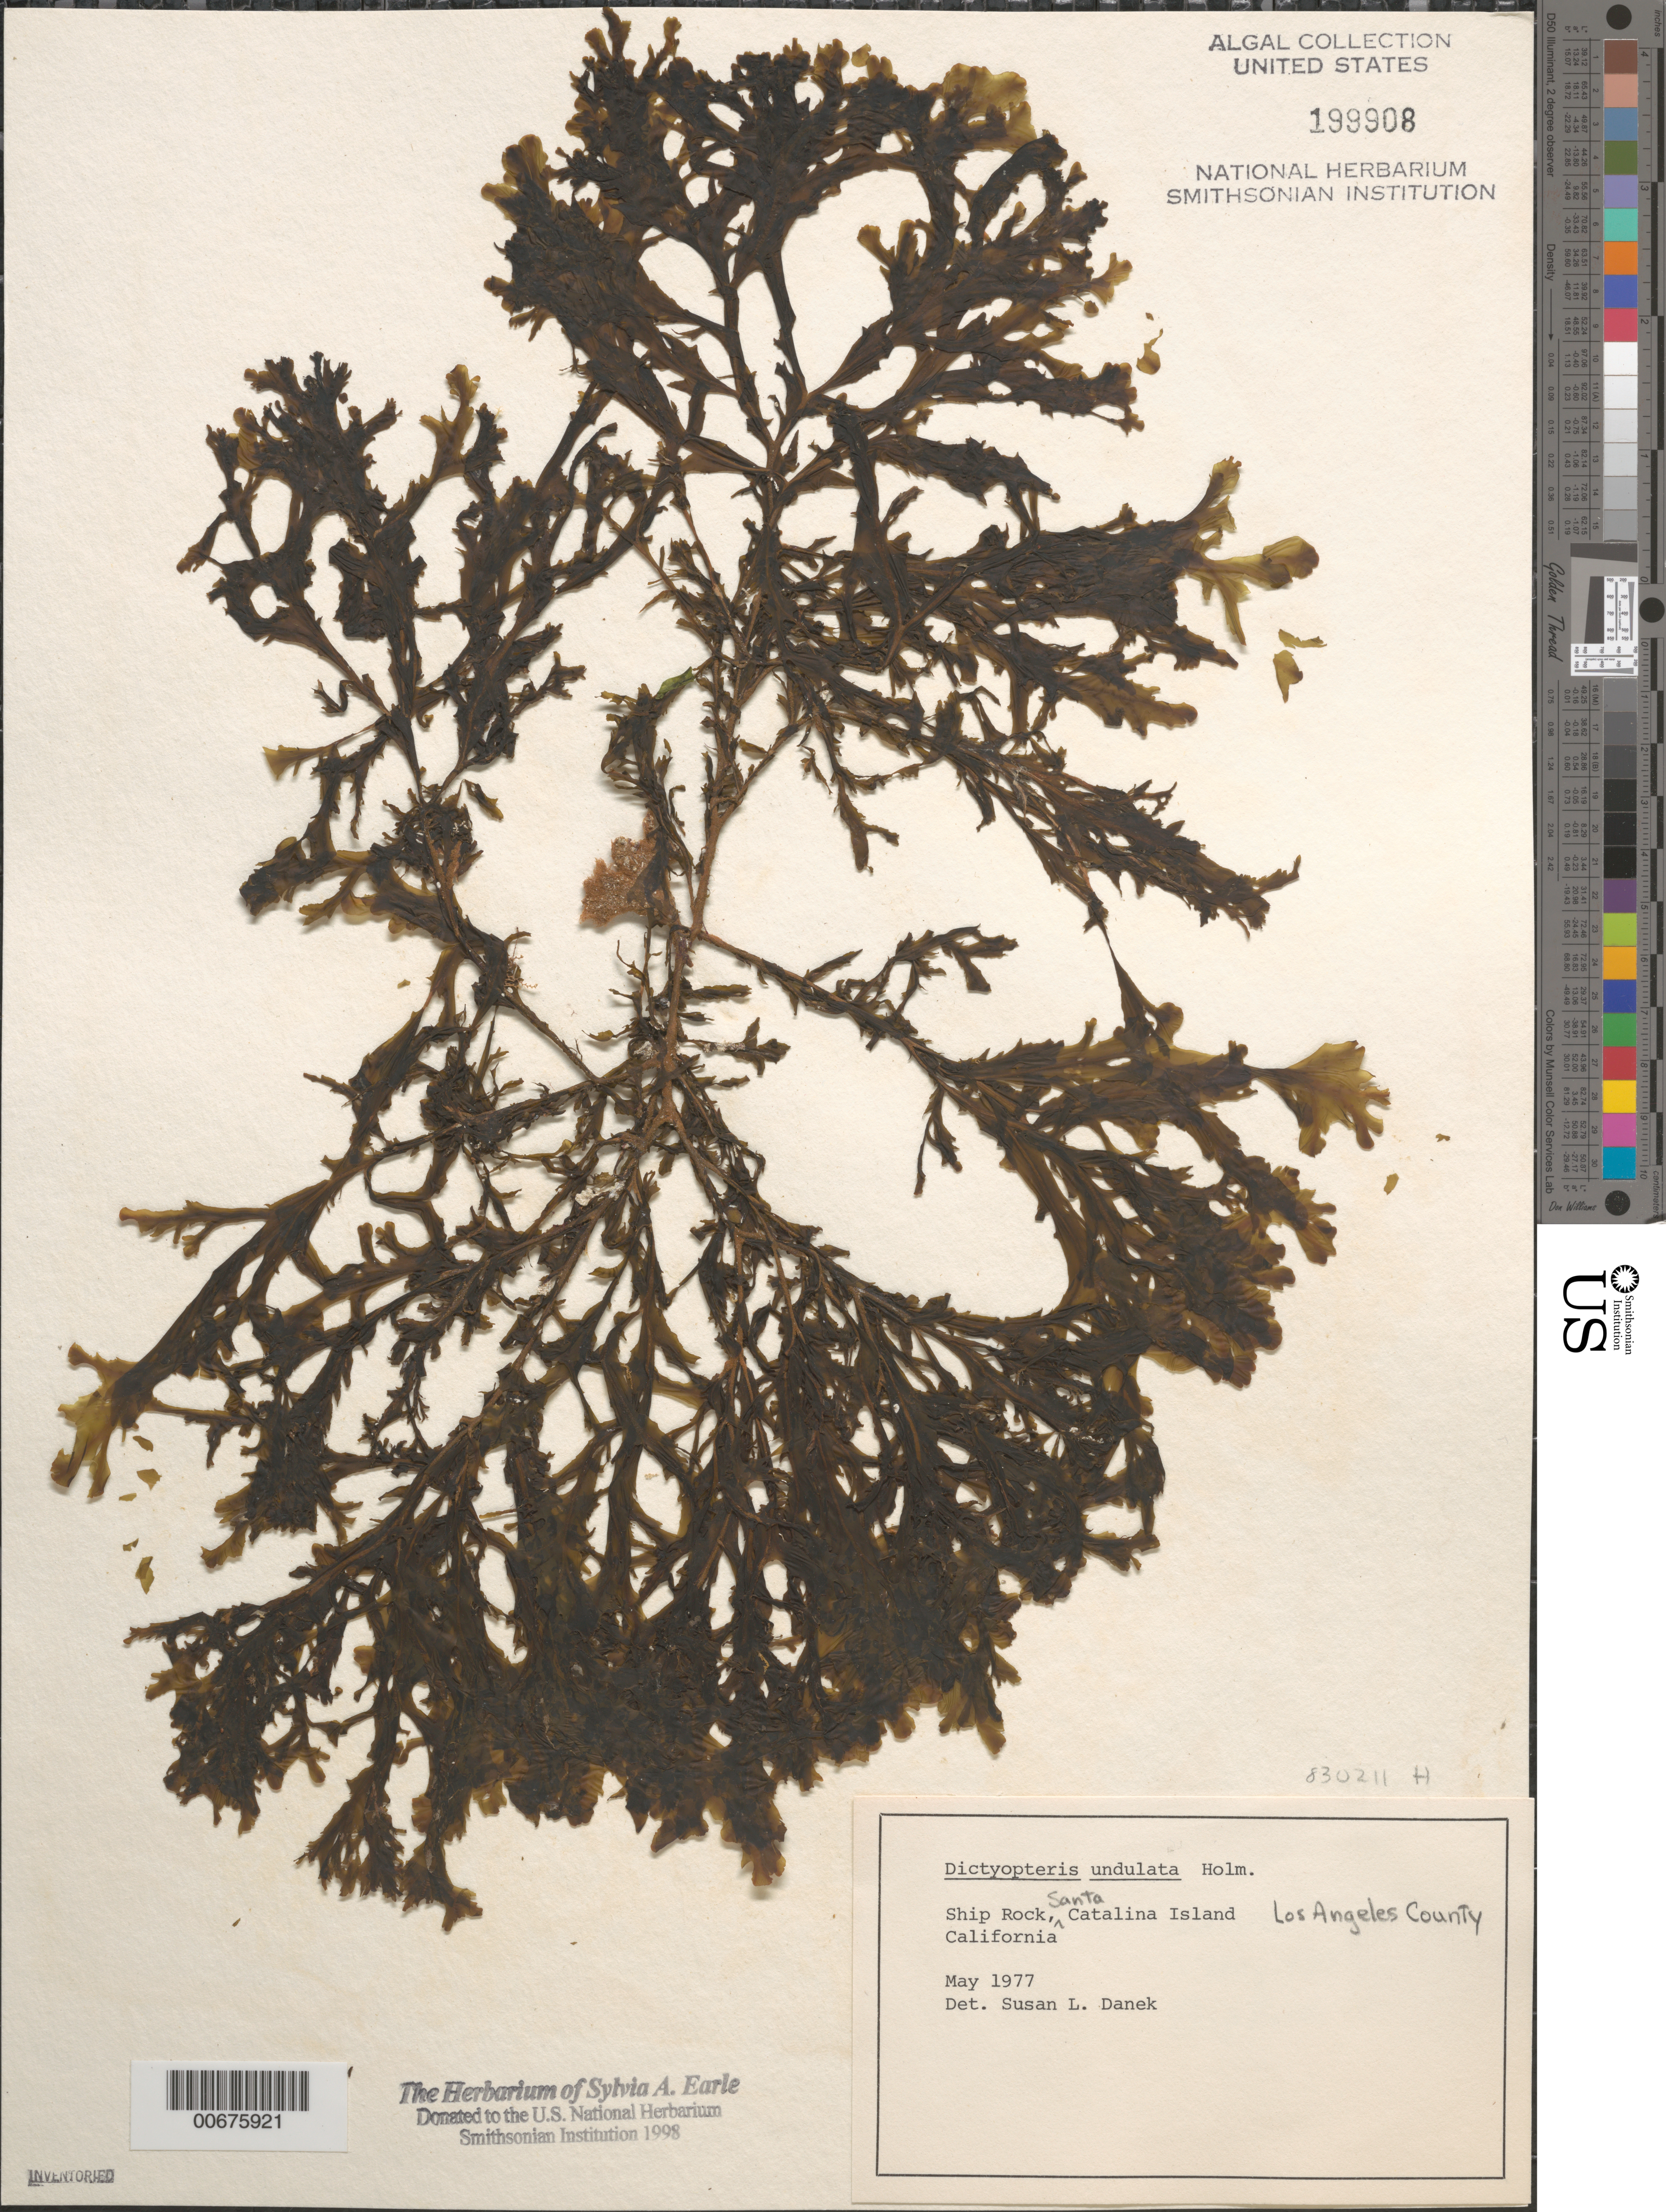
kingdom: Chromista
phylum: Ochrophyta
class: Phaeophyceae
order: Dictyotales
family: Dictyotaceae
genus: Dictyopteris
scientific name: Dictyopteris undulata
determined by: Danek, S. L.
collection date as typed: May 1977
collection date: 1977-05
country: United States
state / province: California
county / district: Los Angeles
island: Santa Catalina Island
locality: Ship Rock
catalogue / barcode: US 199908